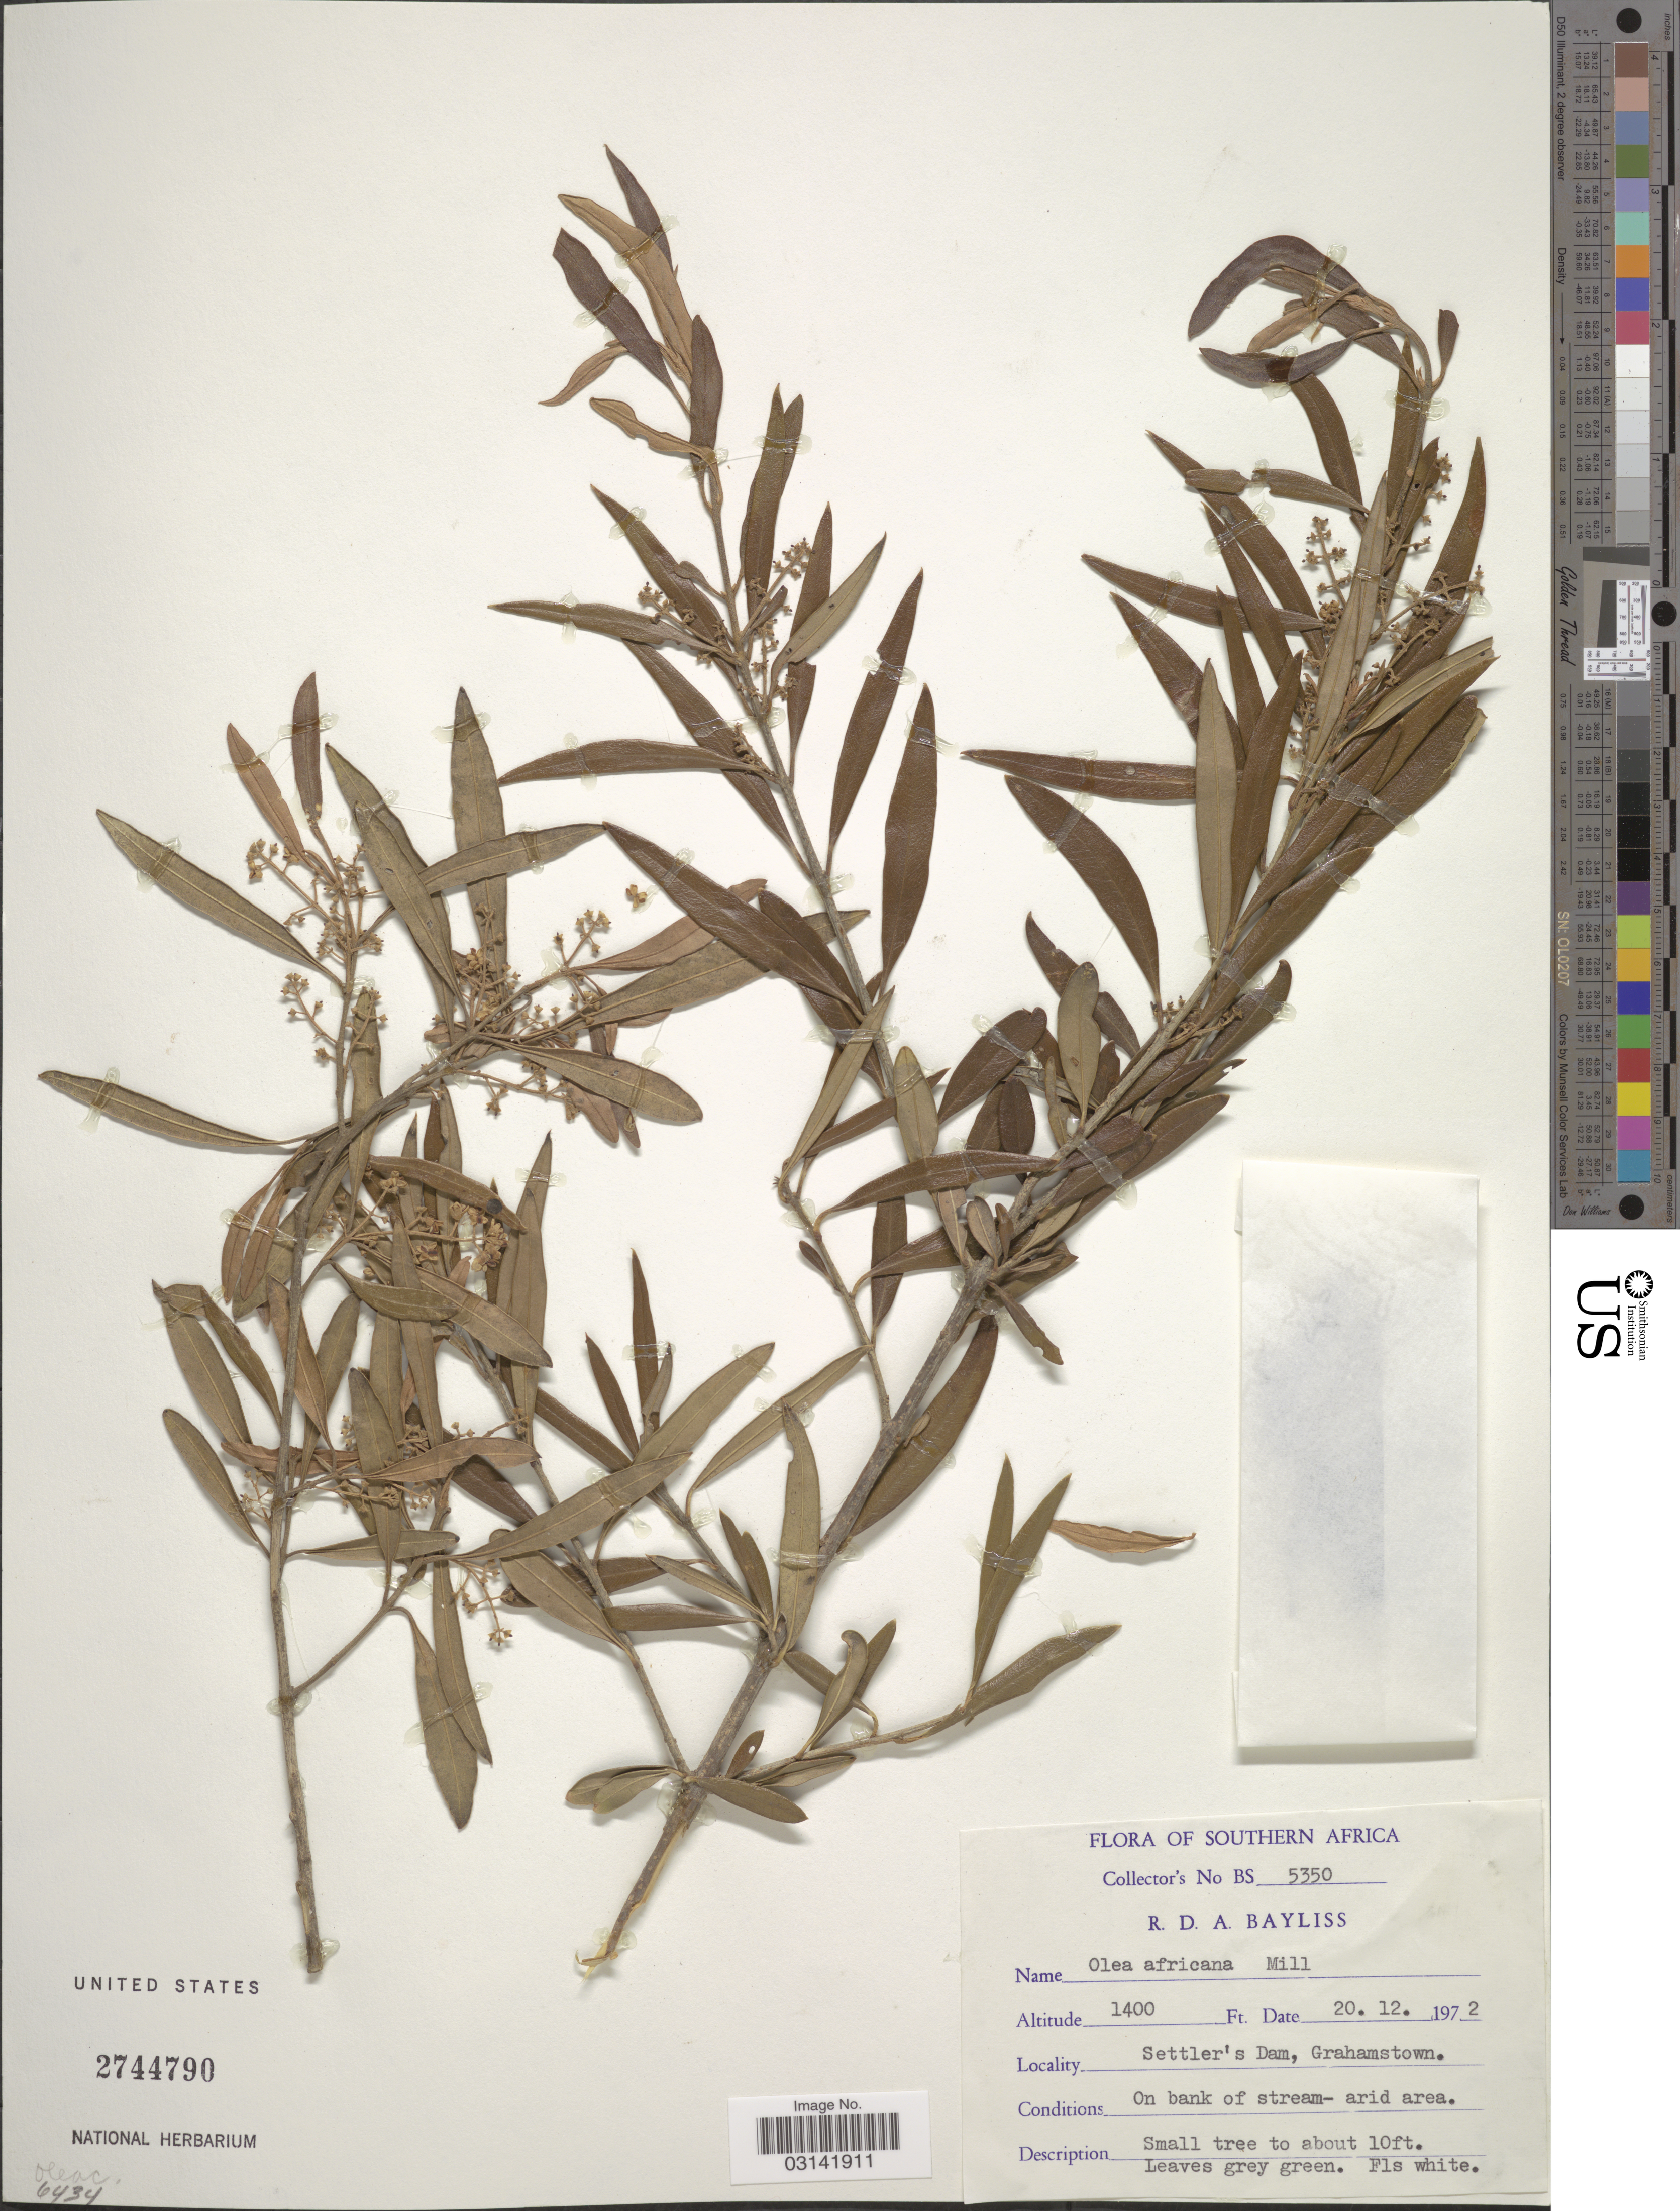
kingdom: Plantae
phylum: Tracheophyta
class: Magnoliopsida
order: Lamiales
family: Oleaceae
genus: Olea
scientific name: Olea africana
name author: Mill.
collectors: R. Bayliss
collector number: BS5350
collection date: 1972-12-20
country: South Africa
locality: Southern Africa, Settler's Dam, Grahamstown.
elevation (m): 427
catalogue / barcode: US 2744790